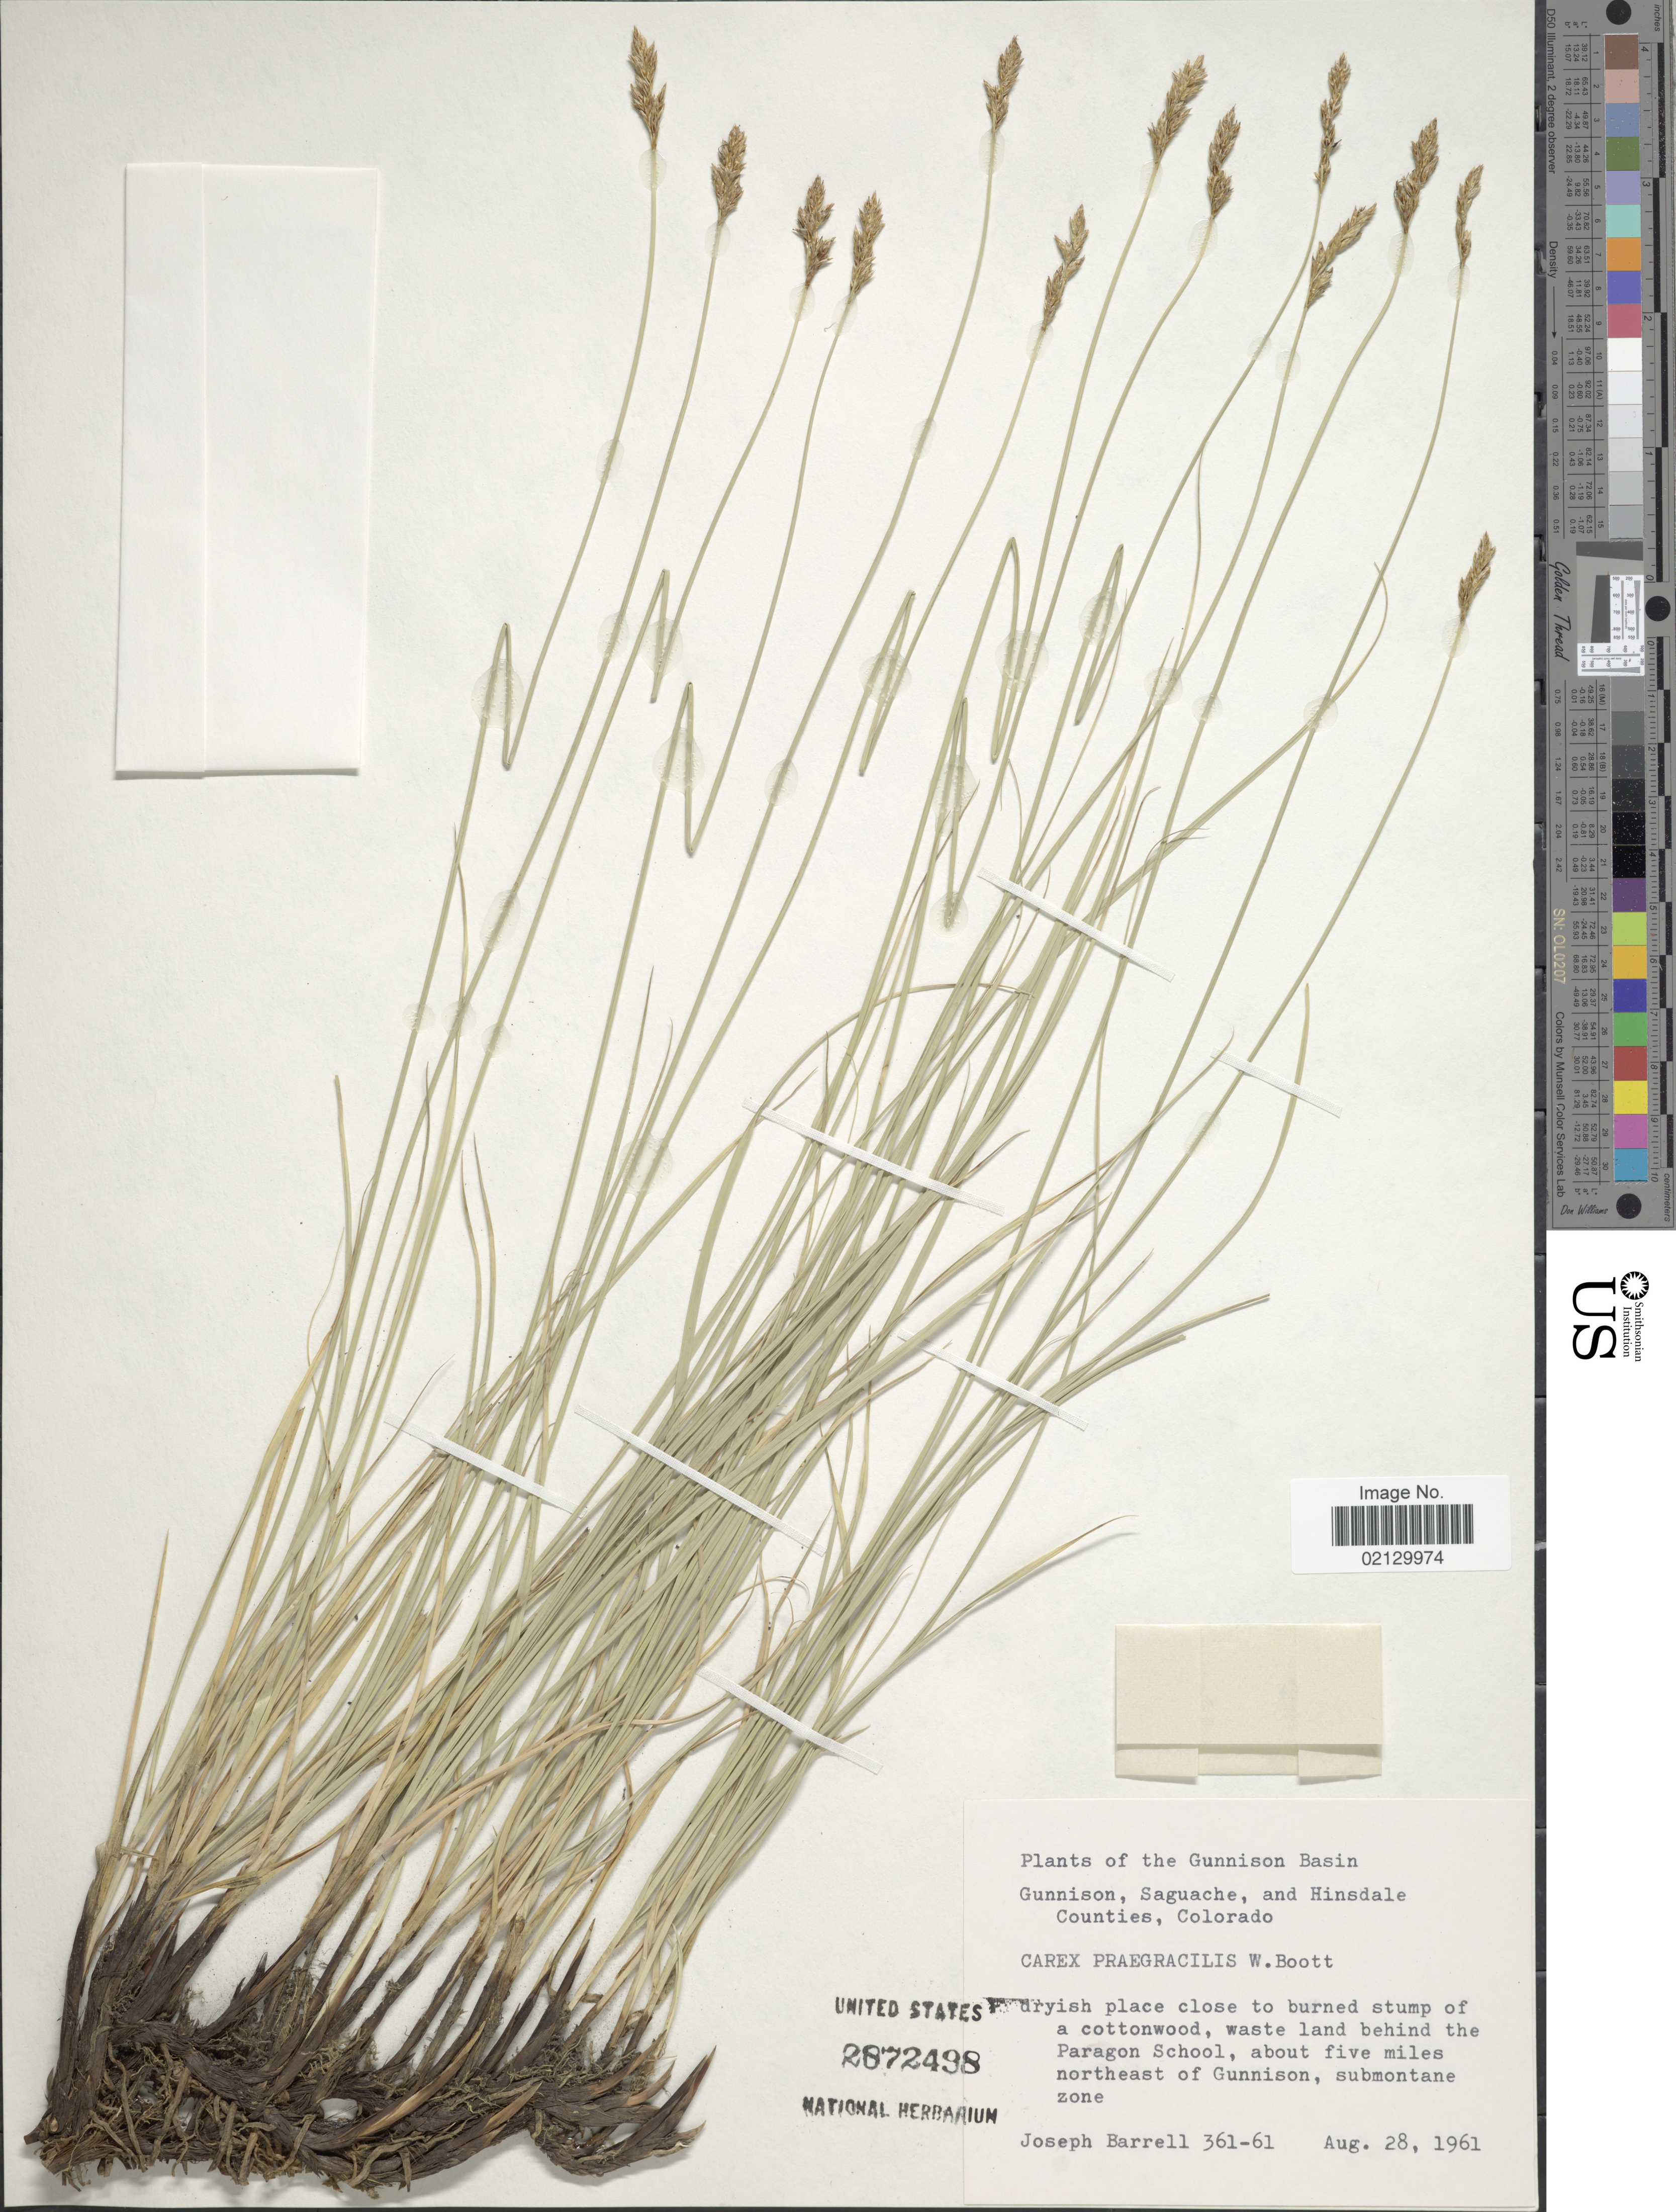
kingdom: Plantae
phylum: Tracheophyta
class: Liliopsida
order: Poales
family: Cyperaceae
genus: Carex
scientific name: Carex praegracilis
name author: W. Boott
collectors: J. Barrell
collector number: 361-61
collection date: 1961-08-28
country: United States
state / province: Colorado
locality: Gunnison Basin, Gunnison, Saguache, and Hinsdale Counties, waste land behind the Paragon School, about five miles northeast of Gunnison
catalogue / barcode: US 2872498